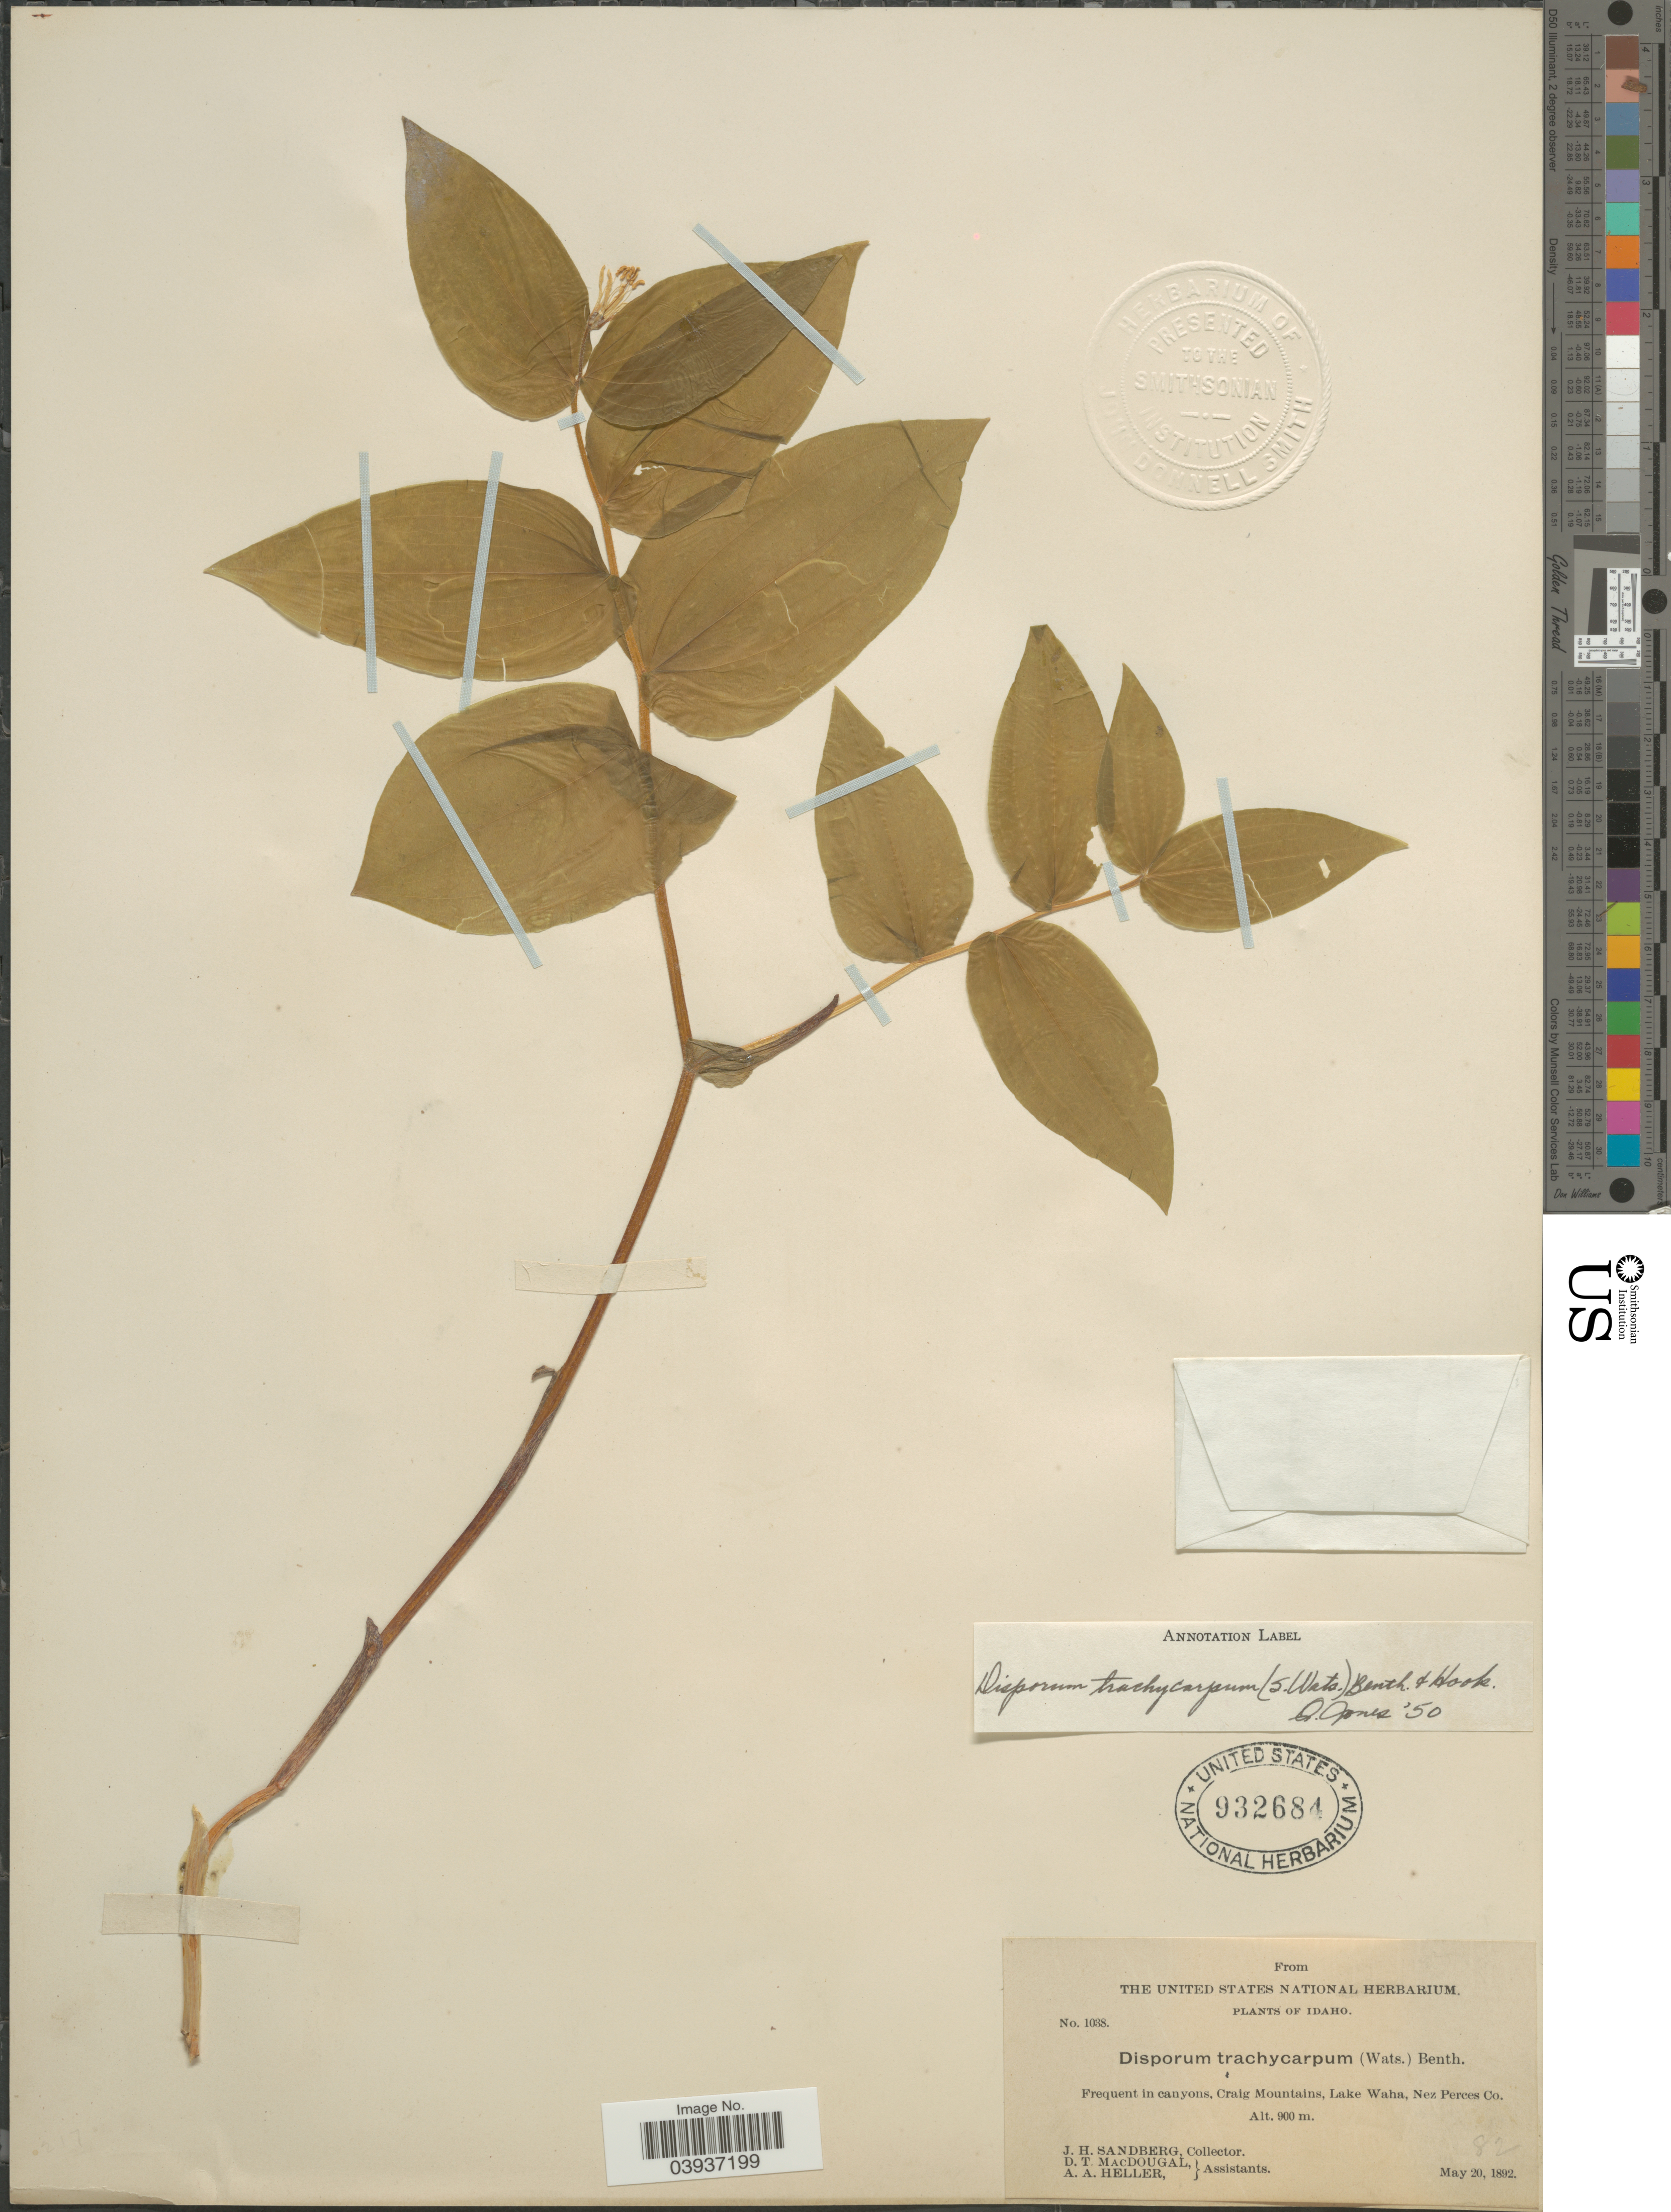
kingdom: Plantae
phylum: Tracheophyta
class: Liliopsida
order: Liliales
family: Colchicaceae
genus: Disporum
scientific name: Disporum trachycarpum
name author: (S. Watson) Benth. & Hook. f.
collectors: J. H. Sandberg, D. T. MacDougal & A. A. Heller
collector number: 1038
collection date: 1892-05-20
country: United States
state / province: Idaho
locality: Craig Mountains, Lake Waha, Nez Perces Co.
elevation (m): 900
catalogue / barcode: US 932684